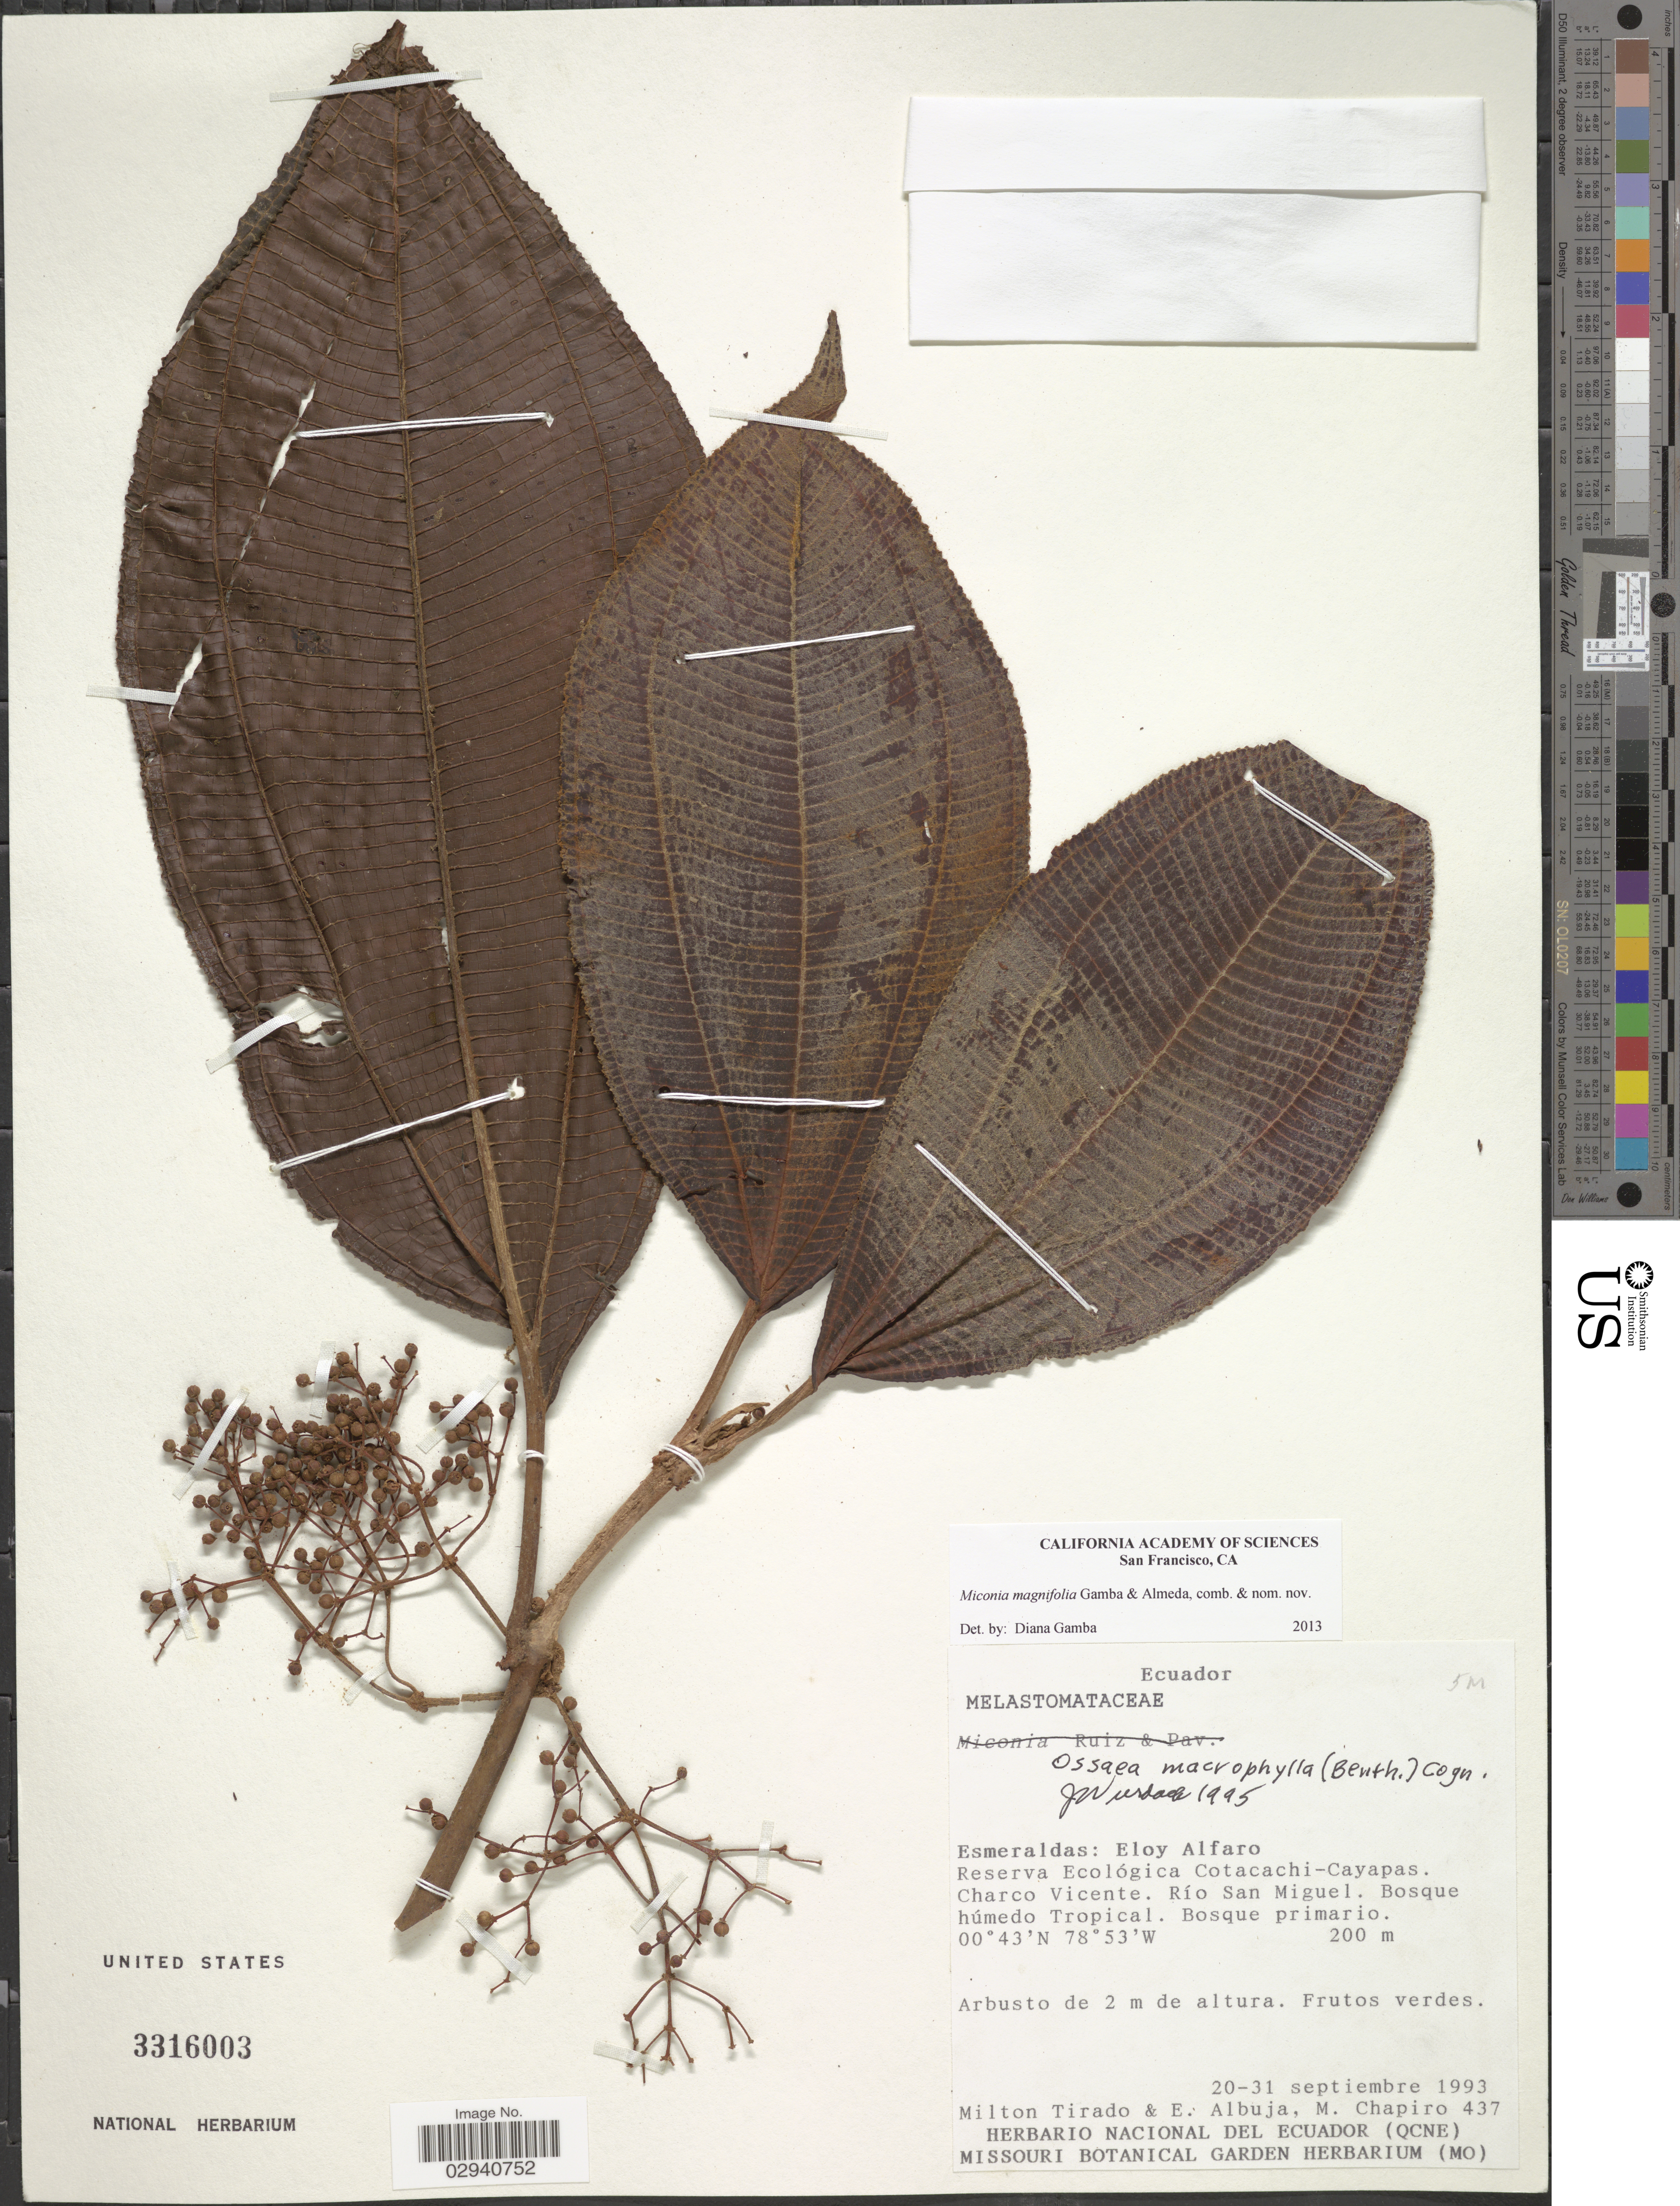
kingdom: Plantae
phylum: Tracheophyta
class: Magnoliopsida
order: Myrtales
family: Melastomataceae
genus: Miconia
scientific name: Miconia magnifolia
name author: Gamba & Almeda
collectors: M. Tirado, E. Albuja & M. Chapiro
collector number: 437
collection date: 1993-09-20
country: Ecuador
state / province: Esmeraldas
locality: Eloy Alfaro. Reserva Ecológica Cotacachi-Cayapas. Charco Vicente. Río San Miguel.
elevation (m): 200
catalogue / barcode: US 3316003